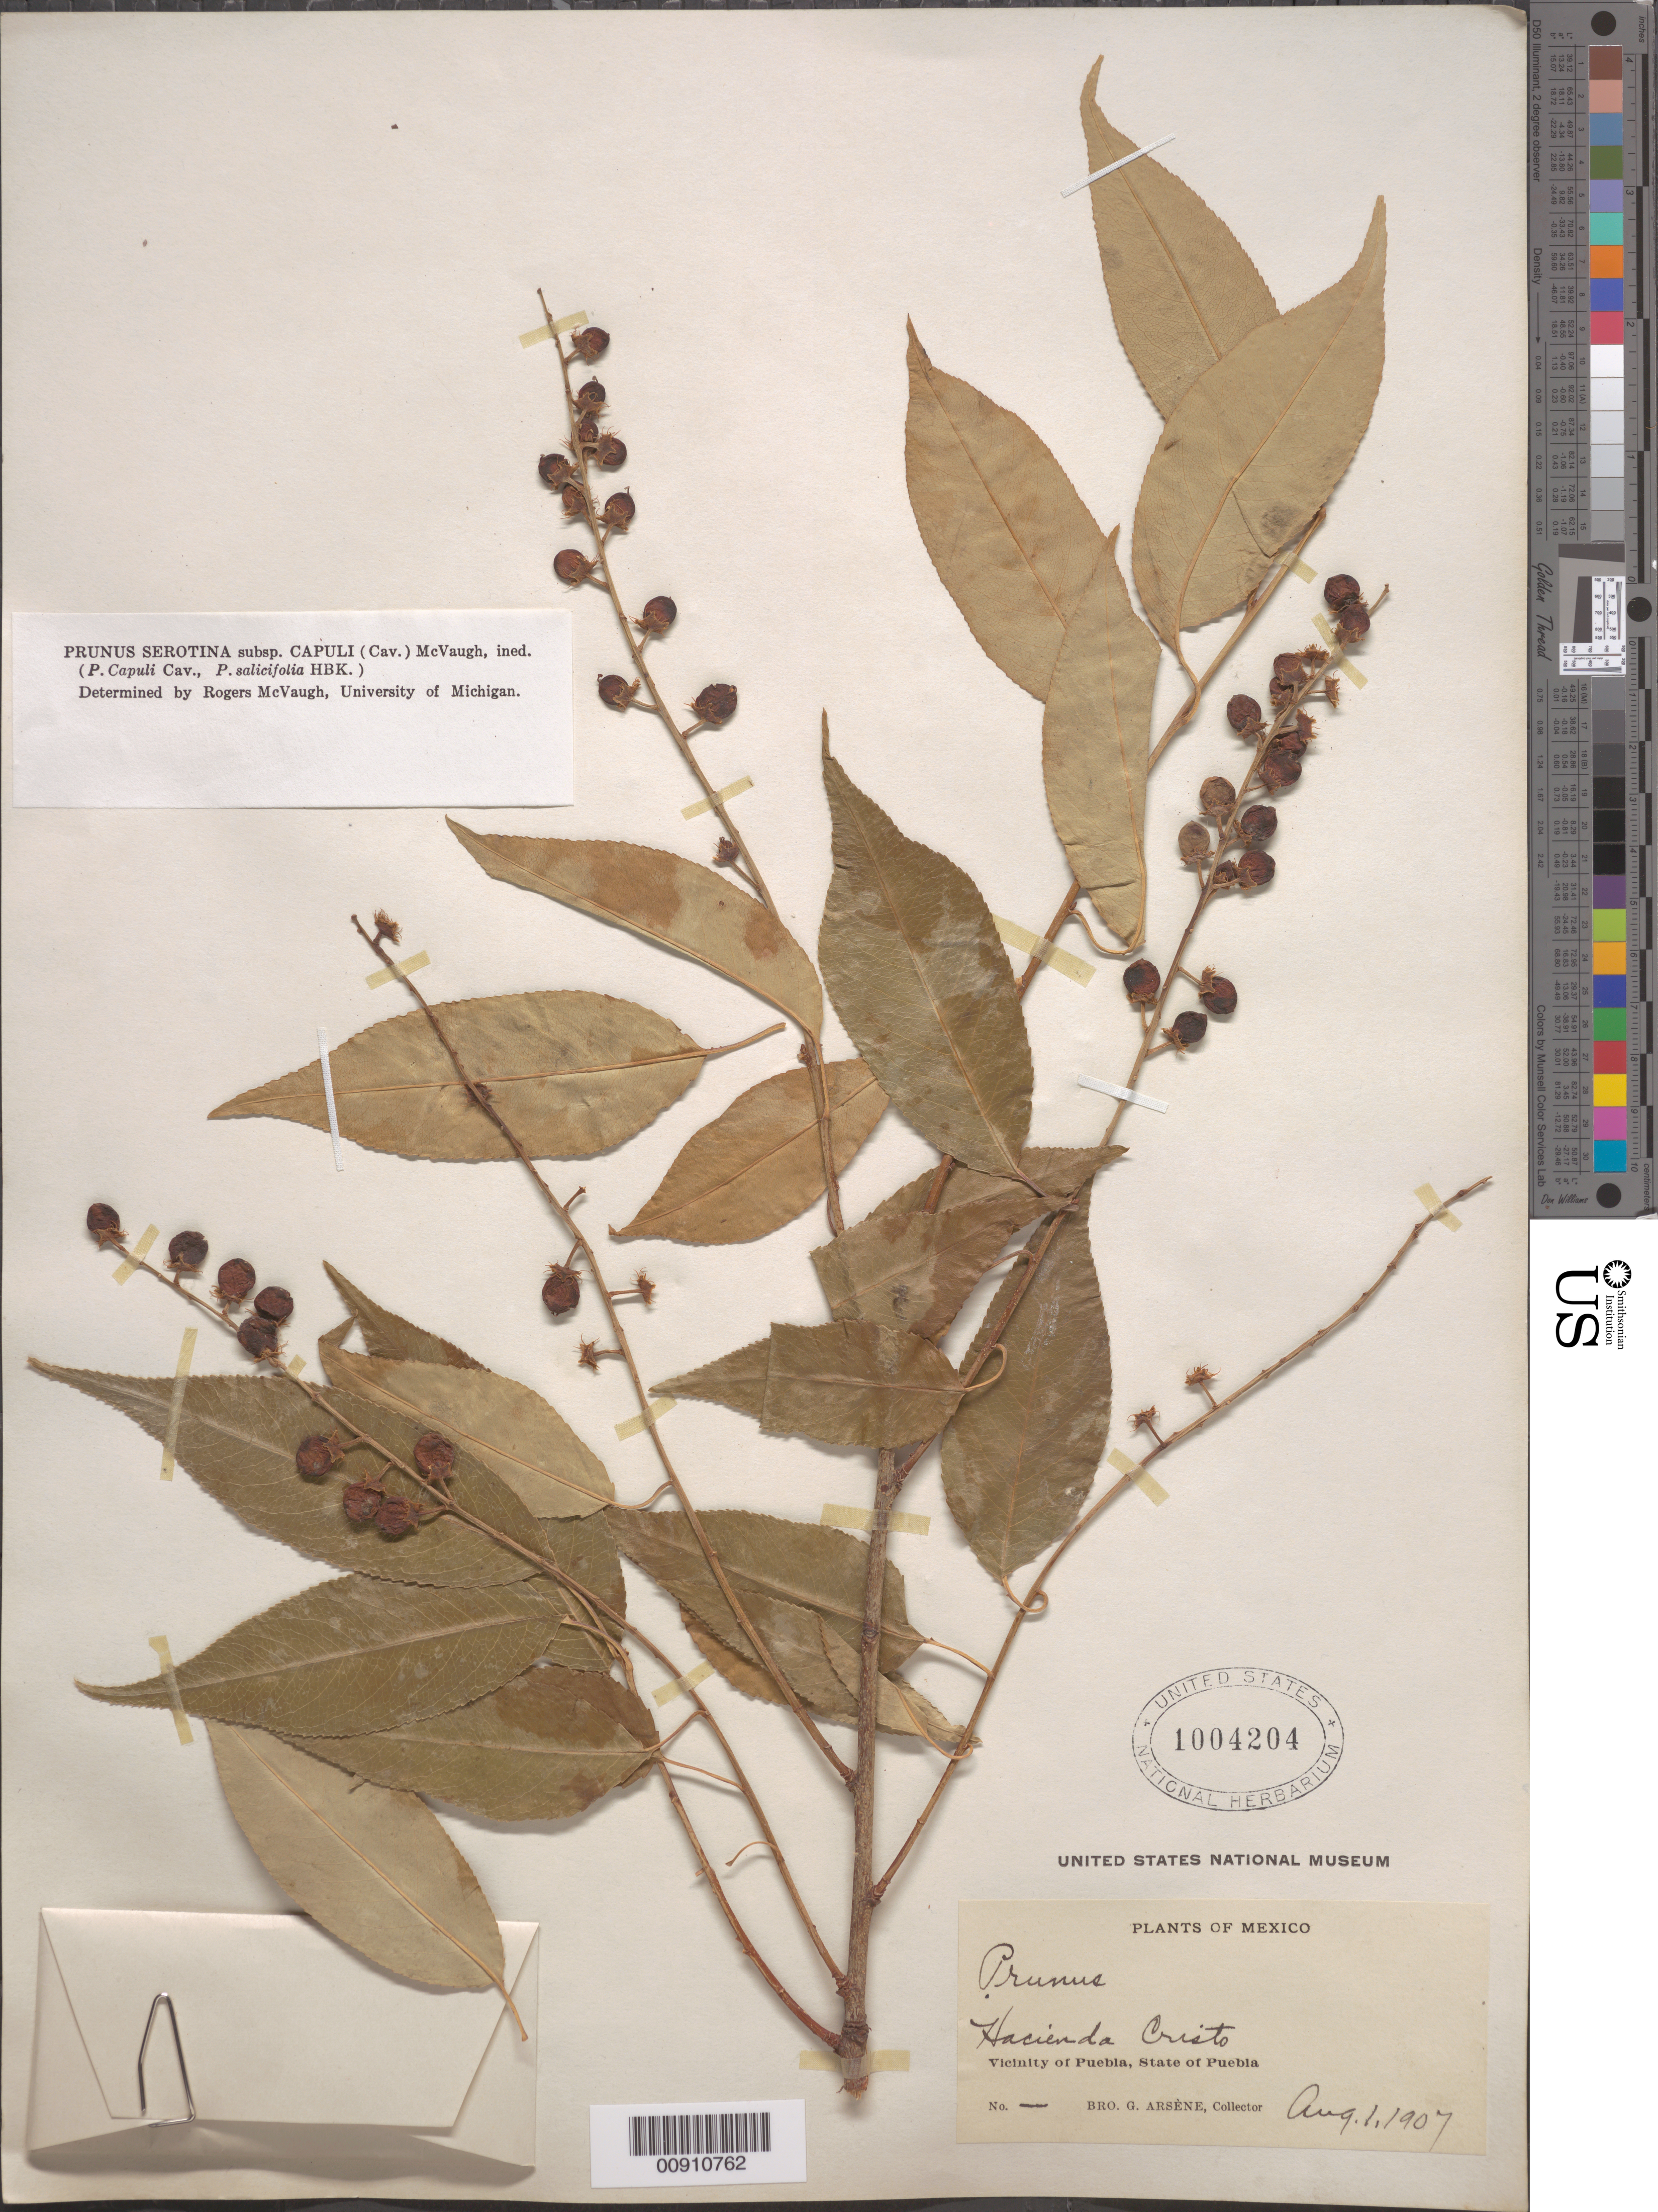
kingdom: Plantae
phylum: Tracheophyta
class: Magnoliopsida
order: Rosales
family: Rosaceae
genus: Prunus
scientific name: Prunus serotina var. salicifolia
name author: (Kunth) Koehne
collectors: Bro. G. Arsène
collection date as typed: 01 Aug 1907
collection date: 1907-08-01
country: Mexico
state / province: Puebla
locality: Hacienda Cristo. Vicinity of Puebla, State of Puebla.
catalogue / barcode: US 1004204